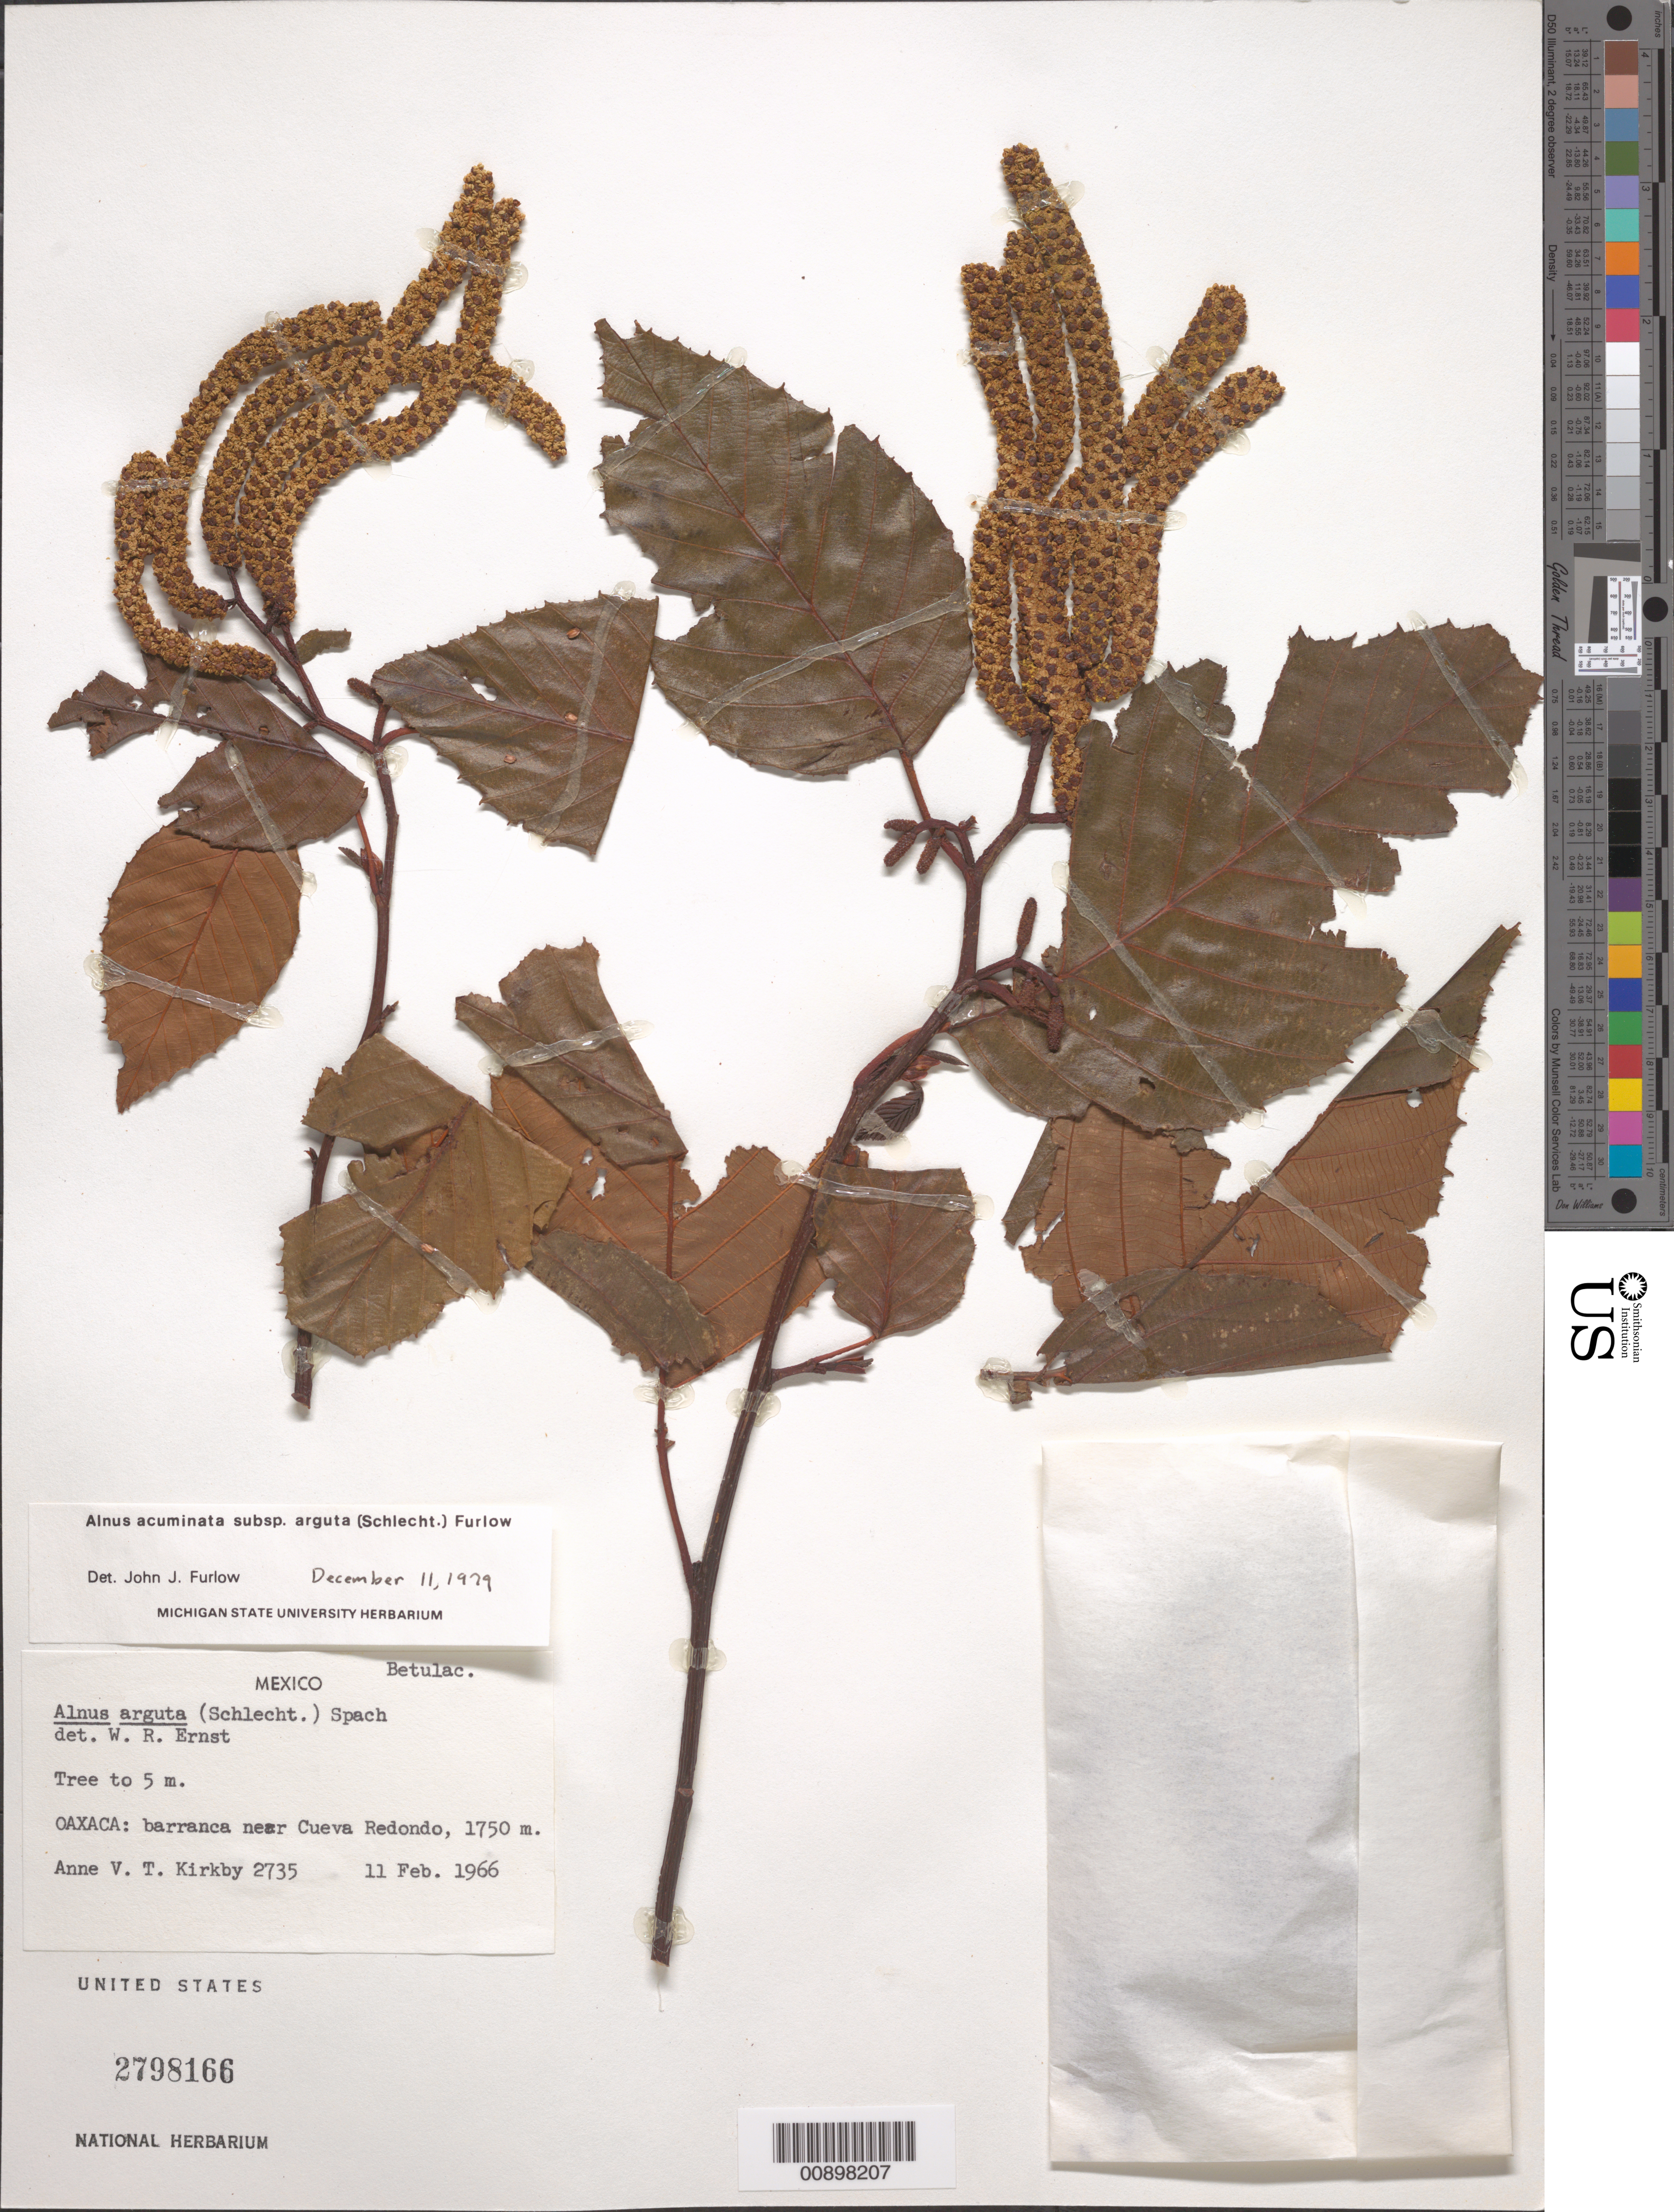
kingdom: Plantae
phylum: Tracheophyta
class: Magnoliopsida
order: Fagales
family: Betulaceae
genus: Alnus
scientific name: Alnus acuminata subsp. arguta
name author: (Schltdl.) Furlow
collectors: A. Kirkby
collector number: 2735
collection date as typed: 11 Feb 1966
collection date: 1966-02-11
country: Mexico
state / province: Oaxaca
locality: Oaxaca: Barranca near Cueva Redondo.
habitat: Barranca.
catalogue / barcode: US 2798166